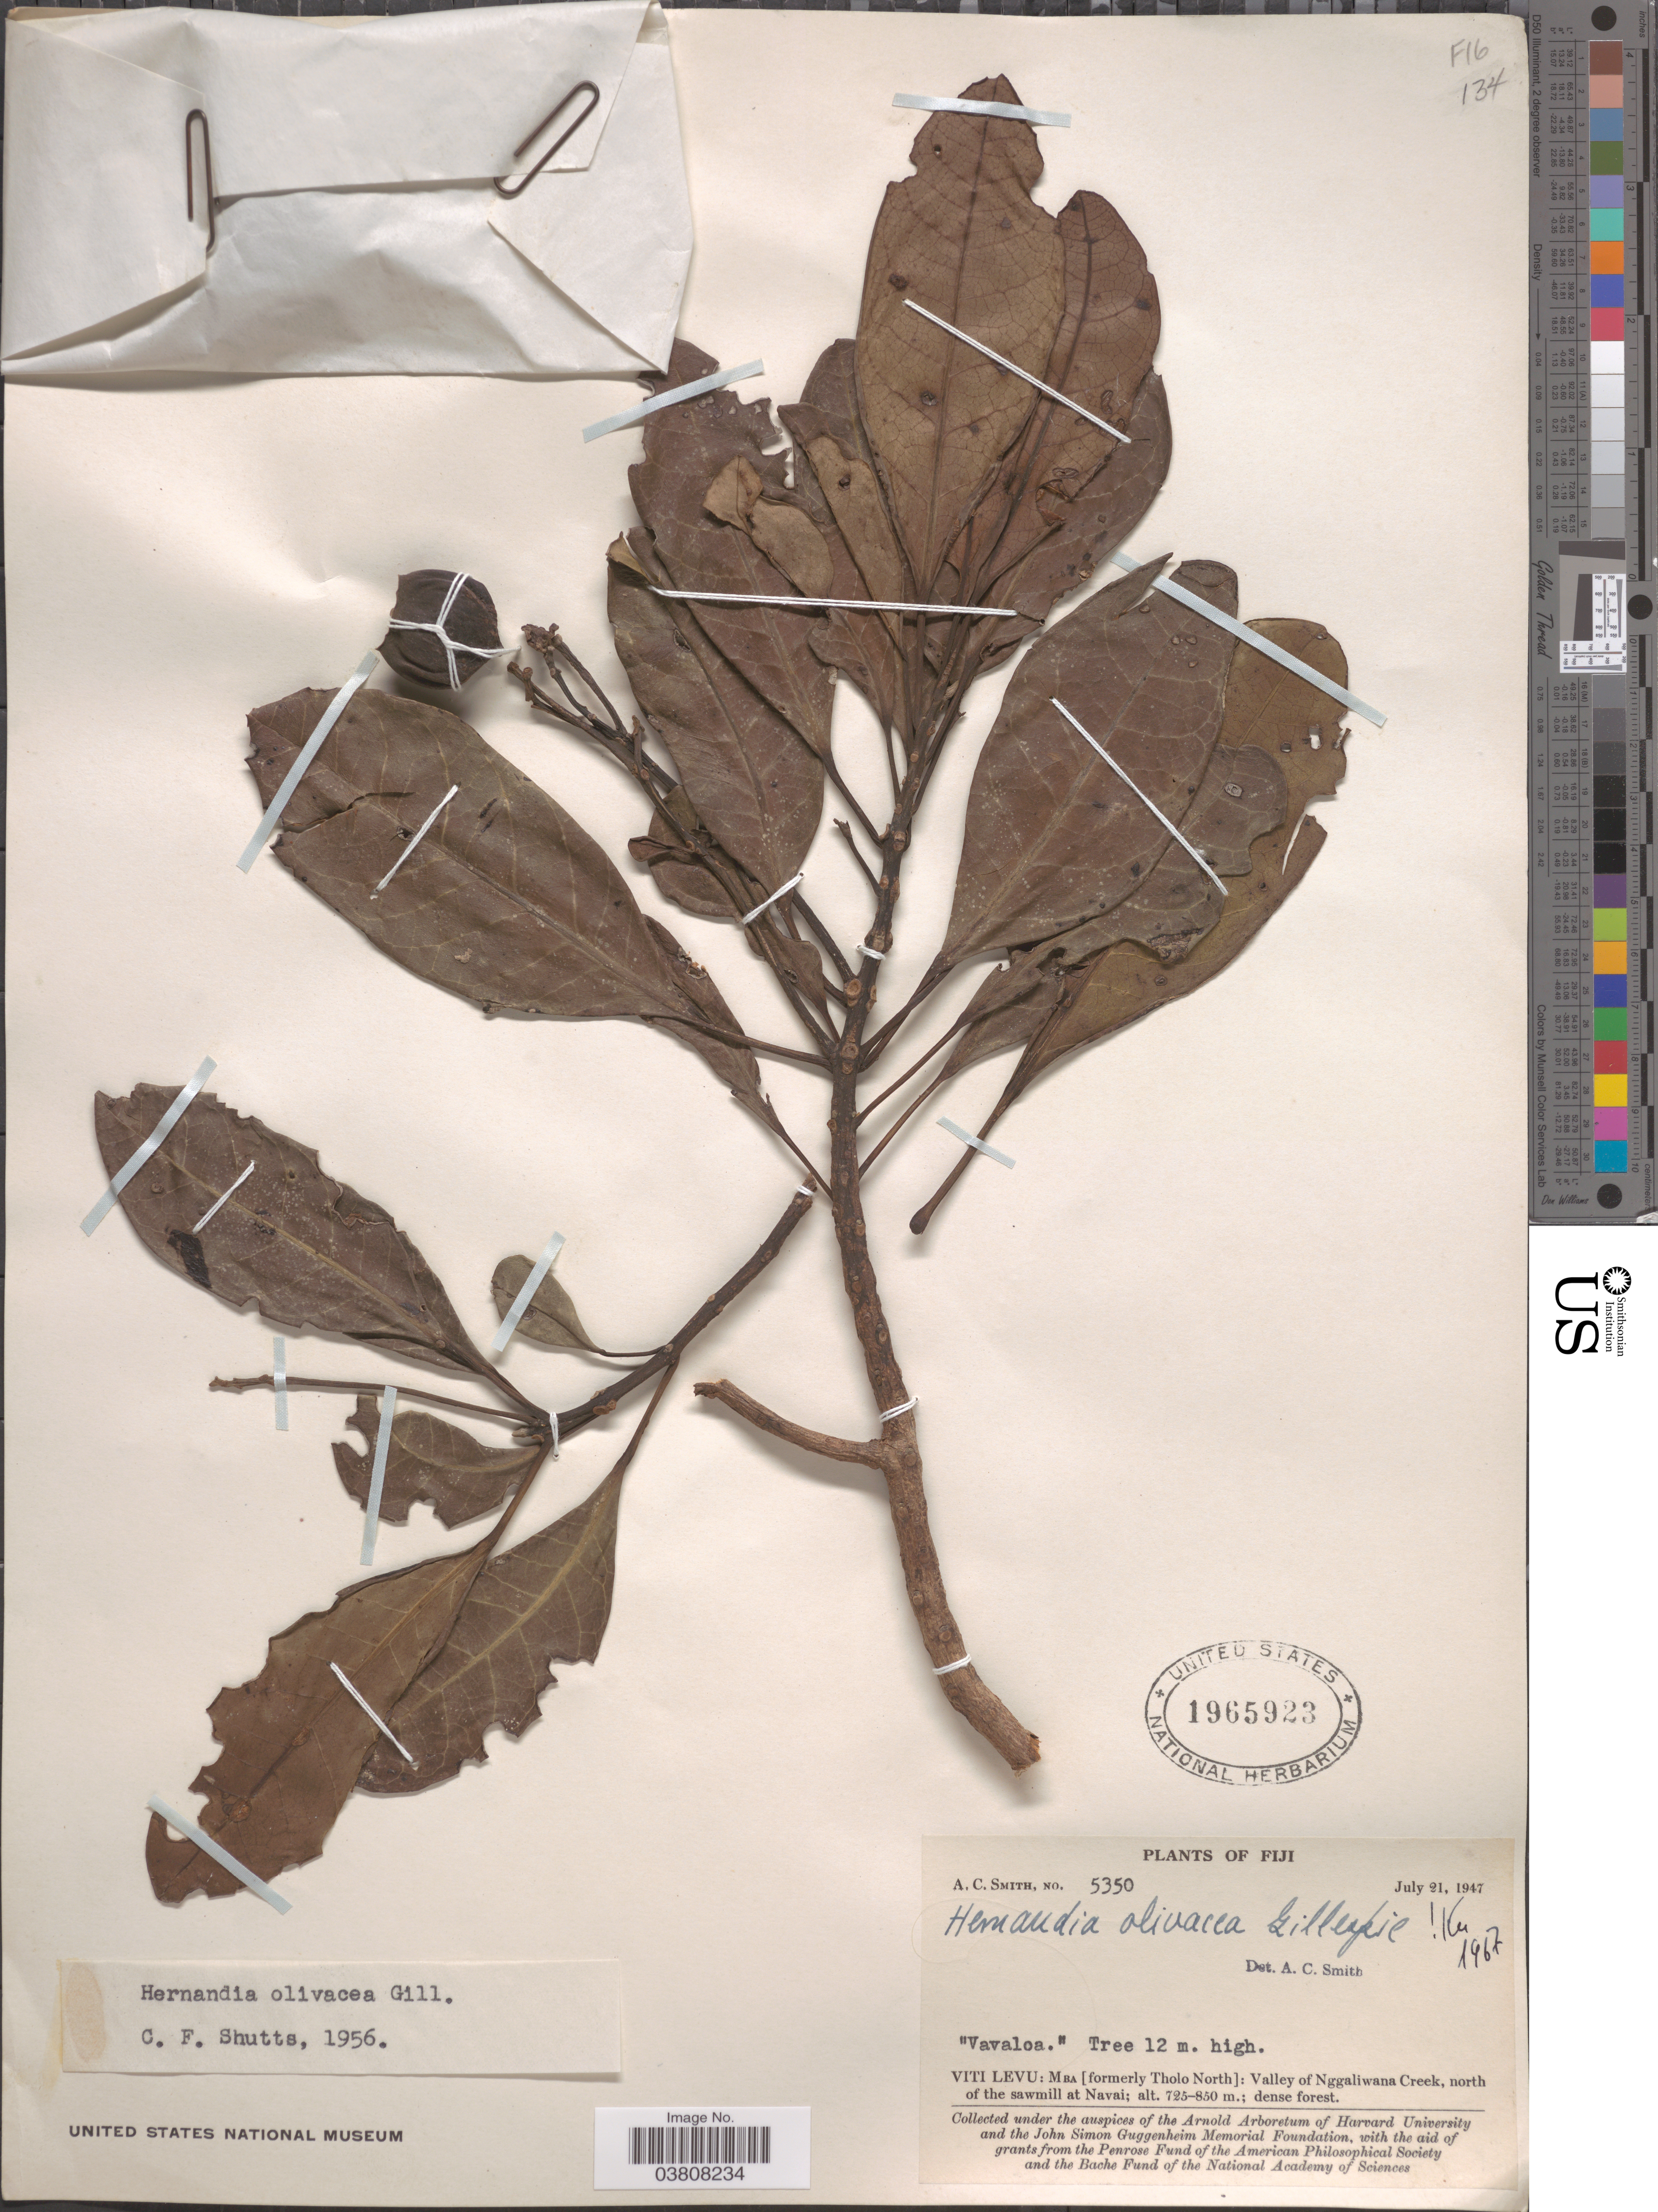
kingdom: Plantae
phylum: Tracheophyta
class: Magnoliopsida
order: Laurales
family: Hernandiaceae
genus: Hernandia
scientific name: Hernandia olivacea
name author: Gillespie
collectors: A. C. Smith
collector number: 5350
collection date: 1947-07-21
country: Fiji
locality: Viti Levu: Mba [formerly Tholo North]: Valley of Nggaliwana Creek, north of the sawmill at Navai.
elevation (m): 725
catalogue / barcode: US 1965923